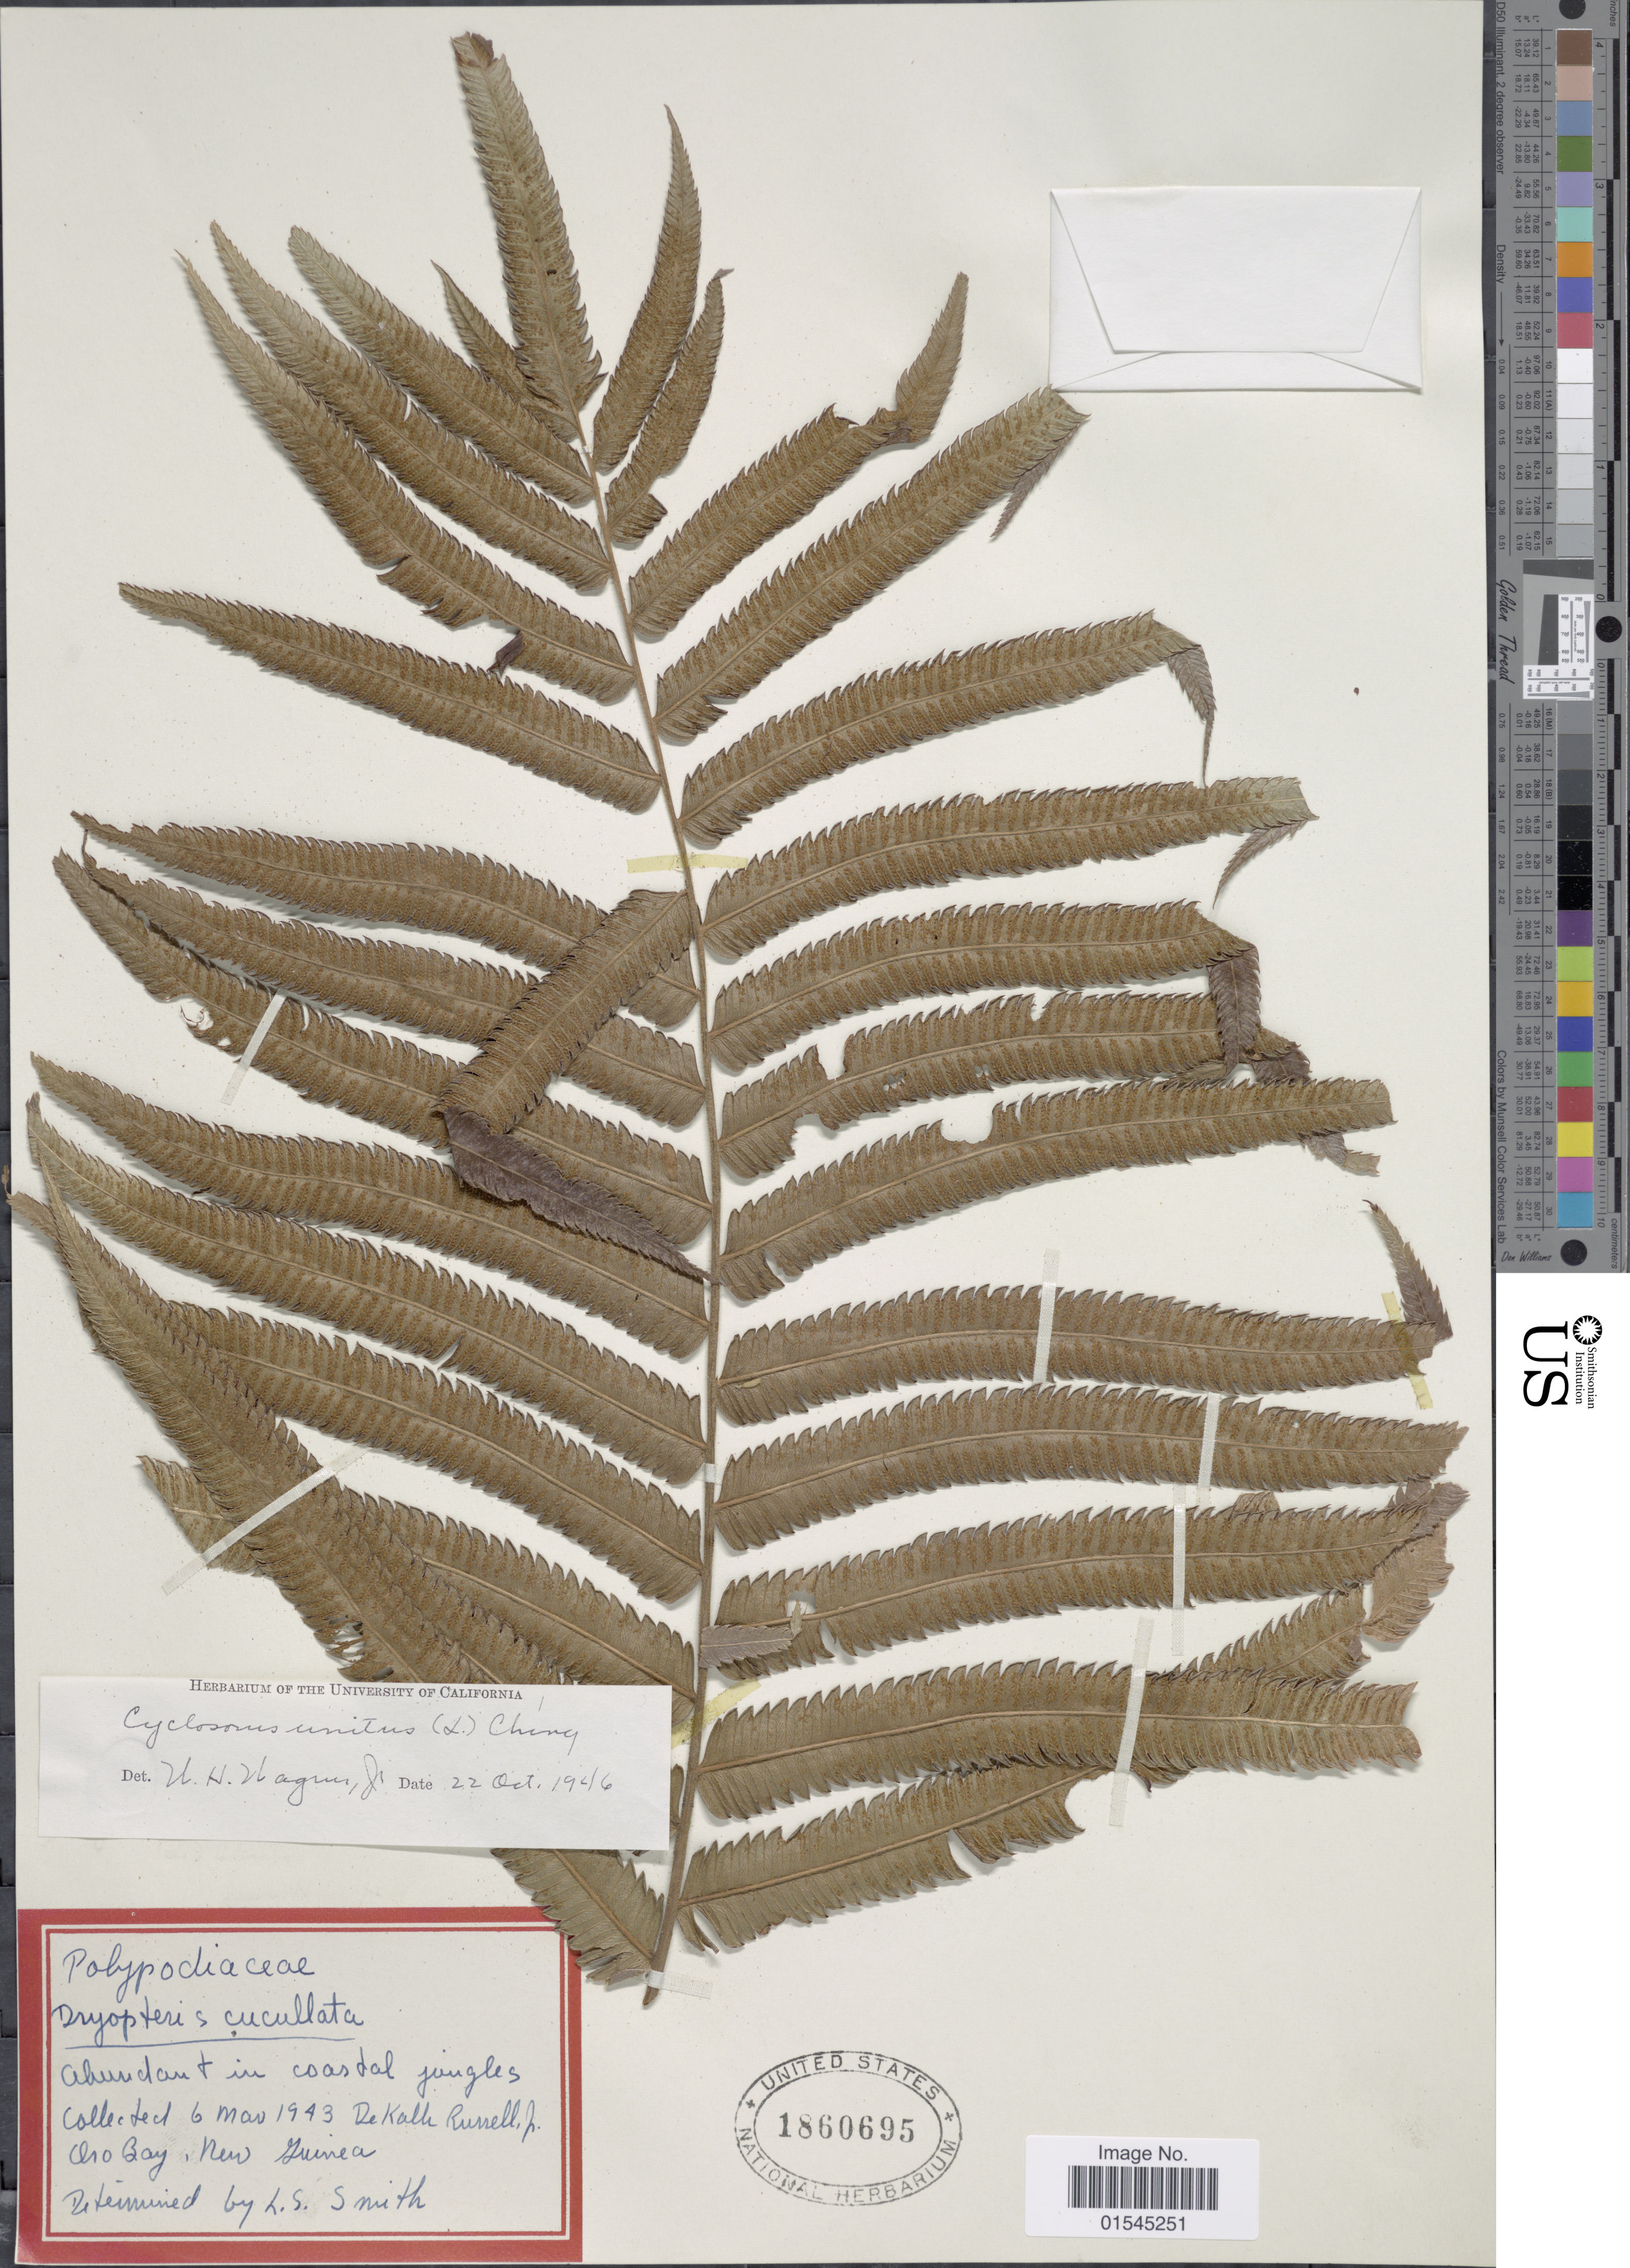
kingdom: Plantae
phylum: Tracheophyta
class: Polypodiopsida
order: Polypodiales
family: Thelypteridaceae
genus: Sphaerostephanos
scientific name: Sphaerostephanos unitus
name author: (L.) Holttum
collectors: D. K. Russell Jr.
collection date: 1943-03-06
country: Papua New Guinea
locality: Cho Bay, New Guinea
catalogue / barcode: US 1860695